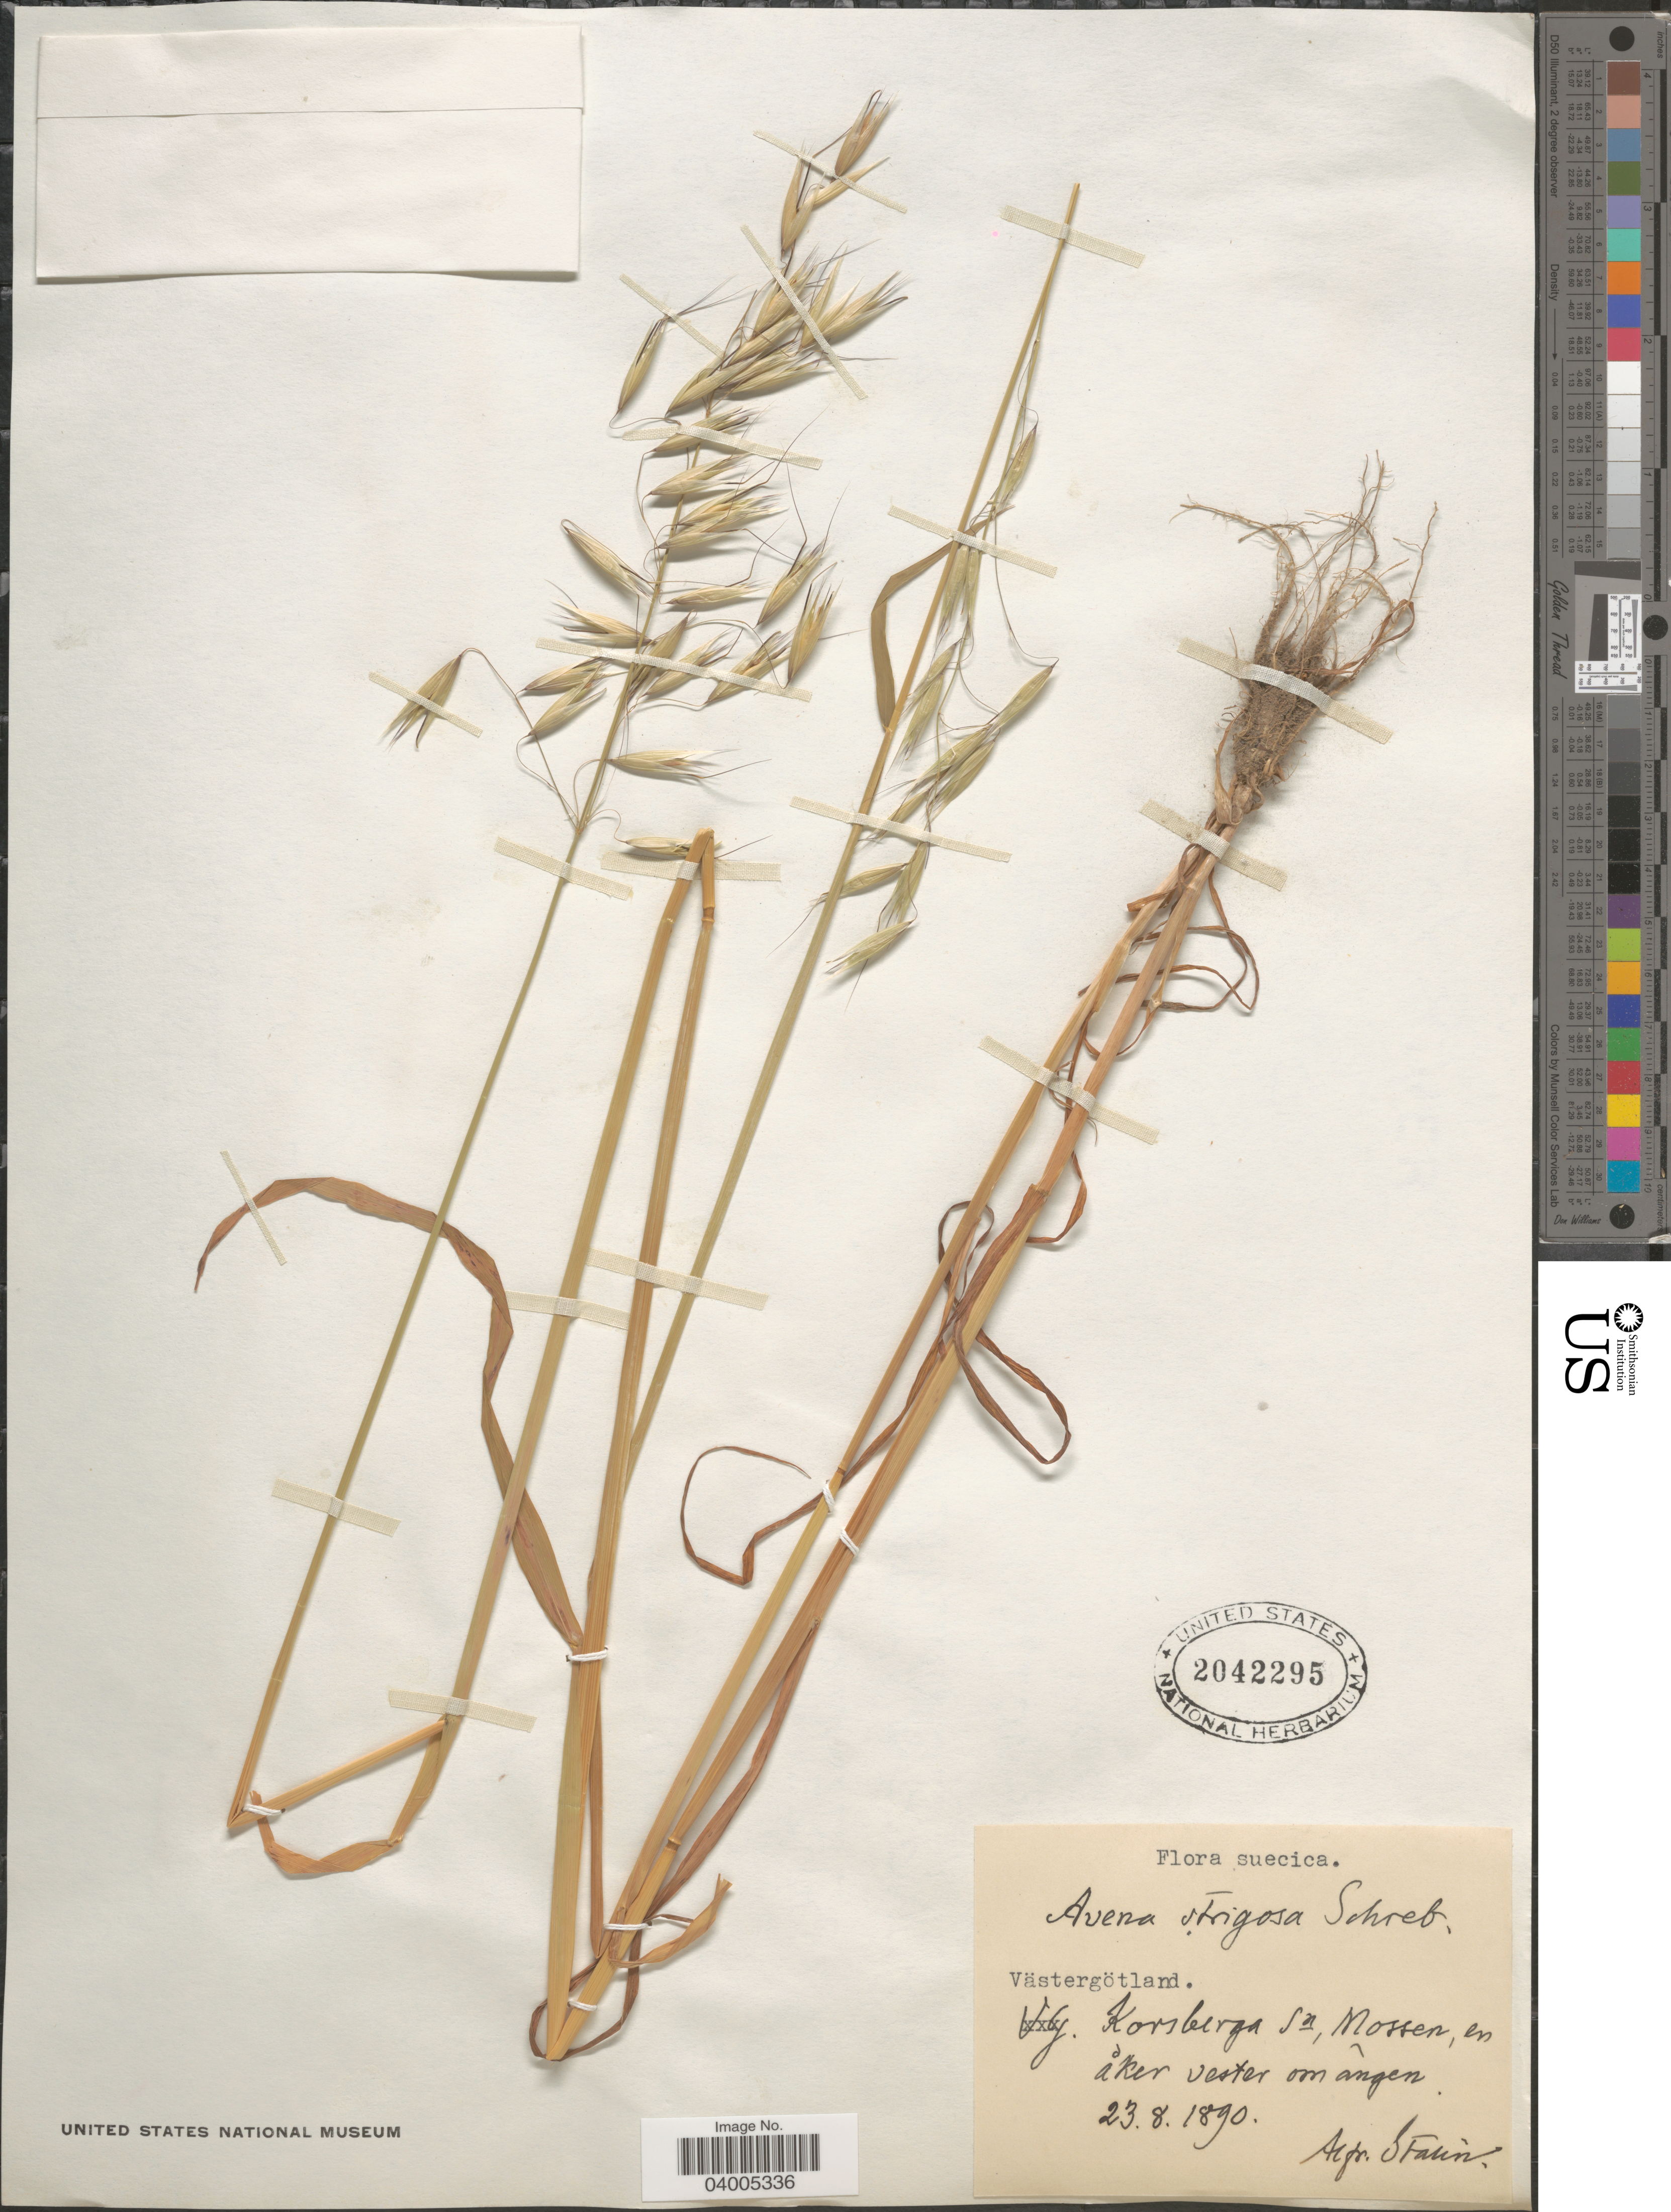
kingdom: Plantae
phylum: Tracheophyta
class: Liliopsida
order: Poales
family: Poaceae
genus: Avena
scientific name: Avena strigosa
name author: Schreb.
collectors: A. Stalin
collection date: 1890-08-23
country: Sweden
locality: Suecica. Västergötland. Korsbergs Sn, Mossen.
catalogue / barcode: US 2042295